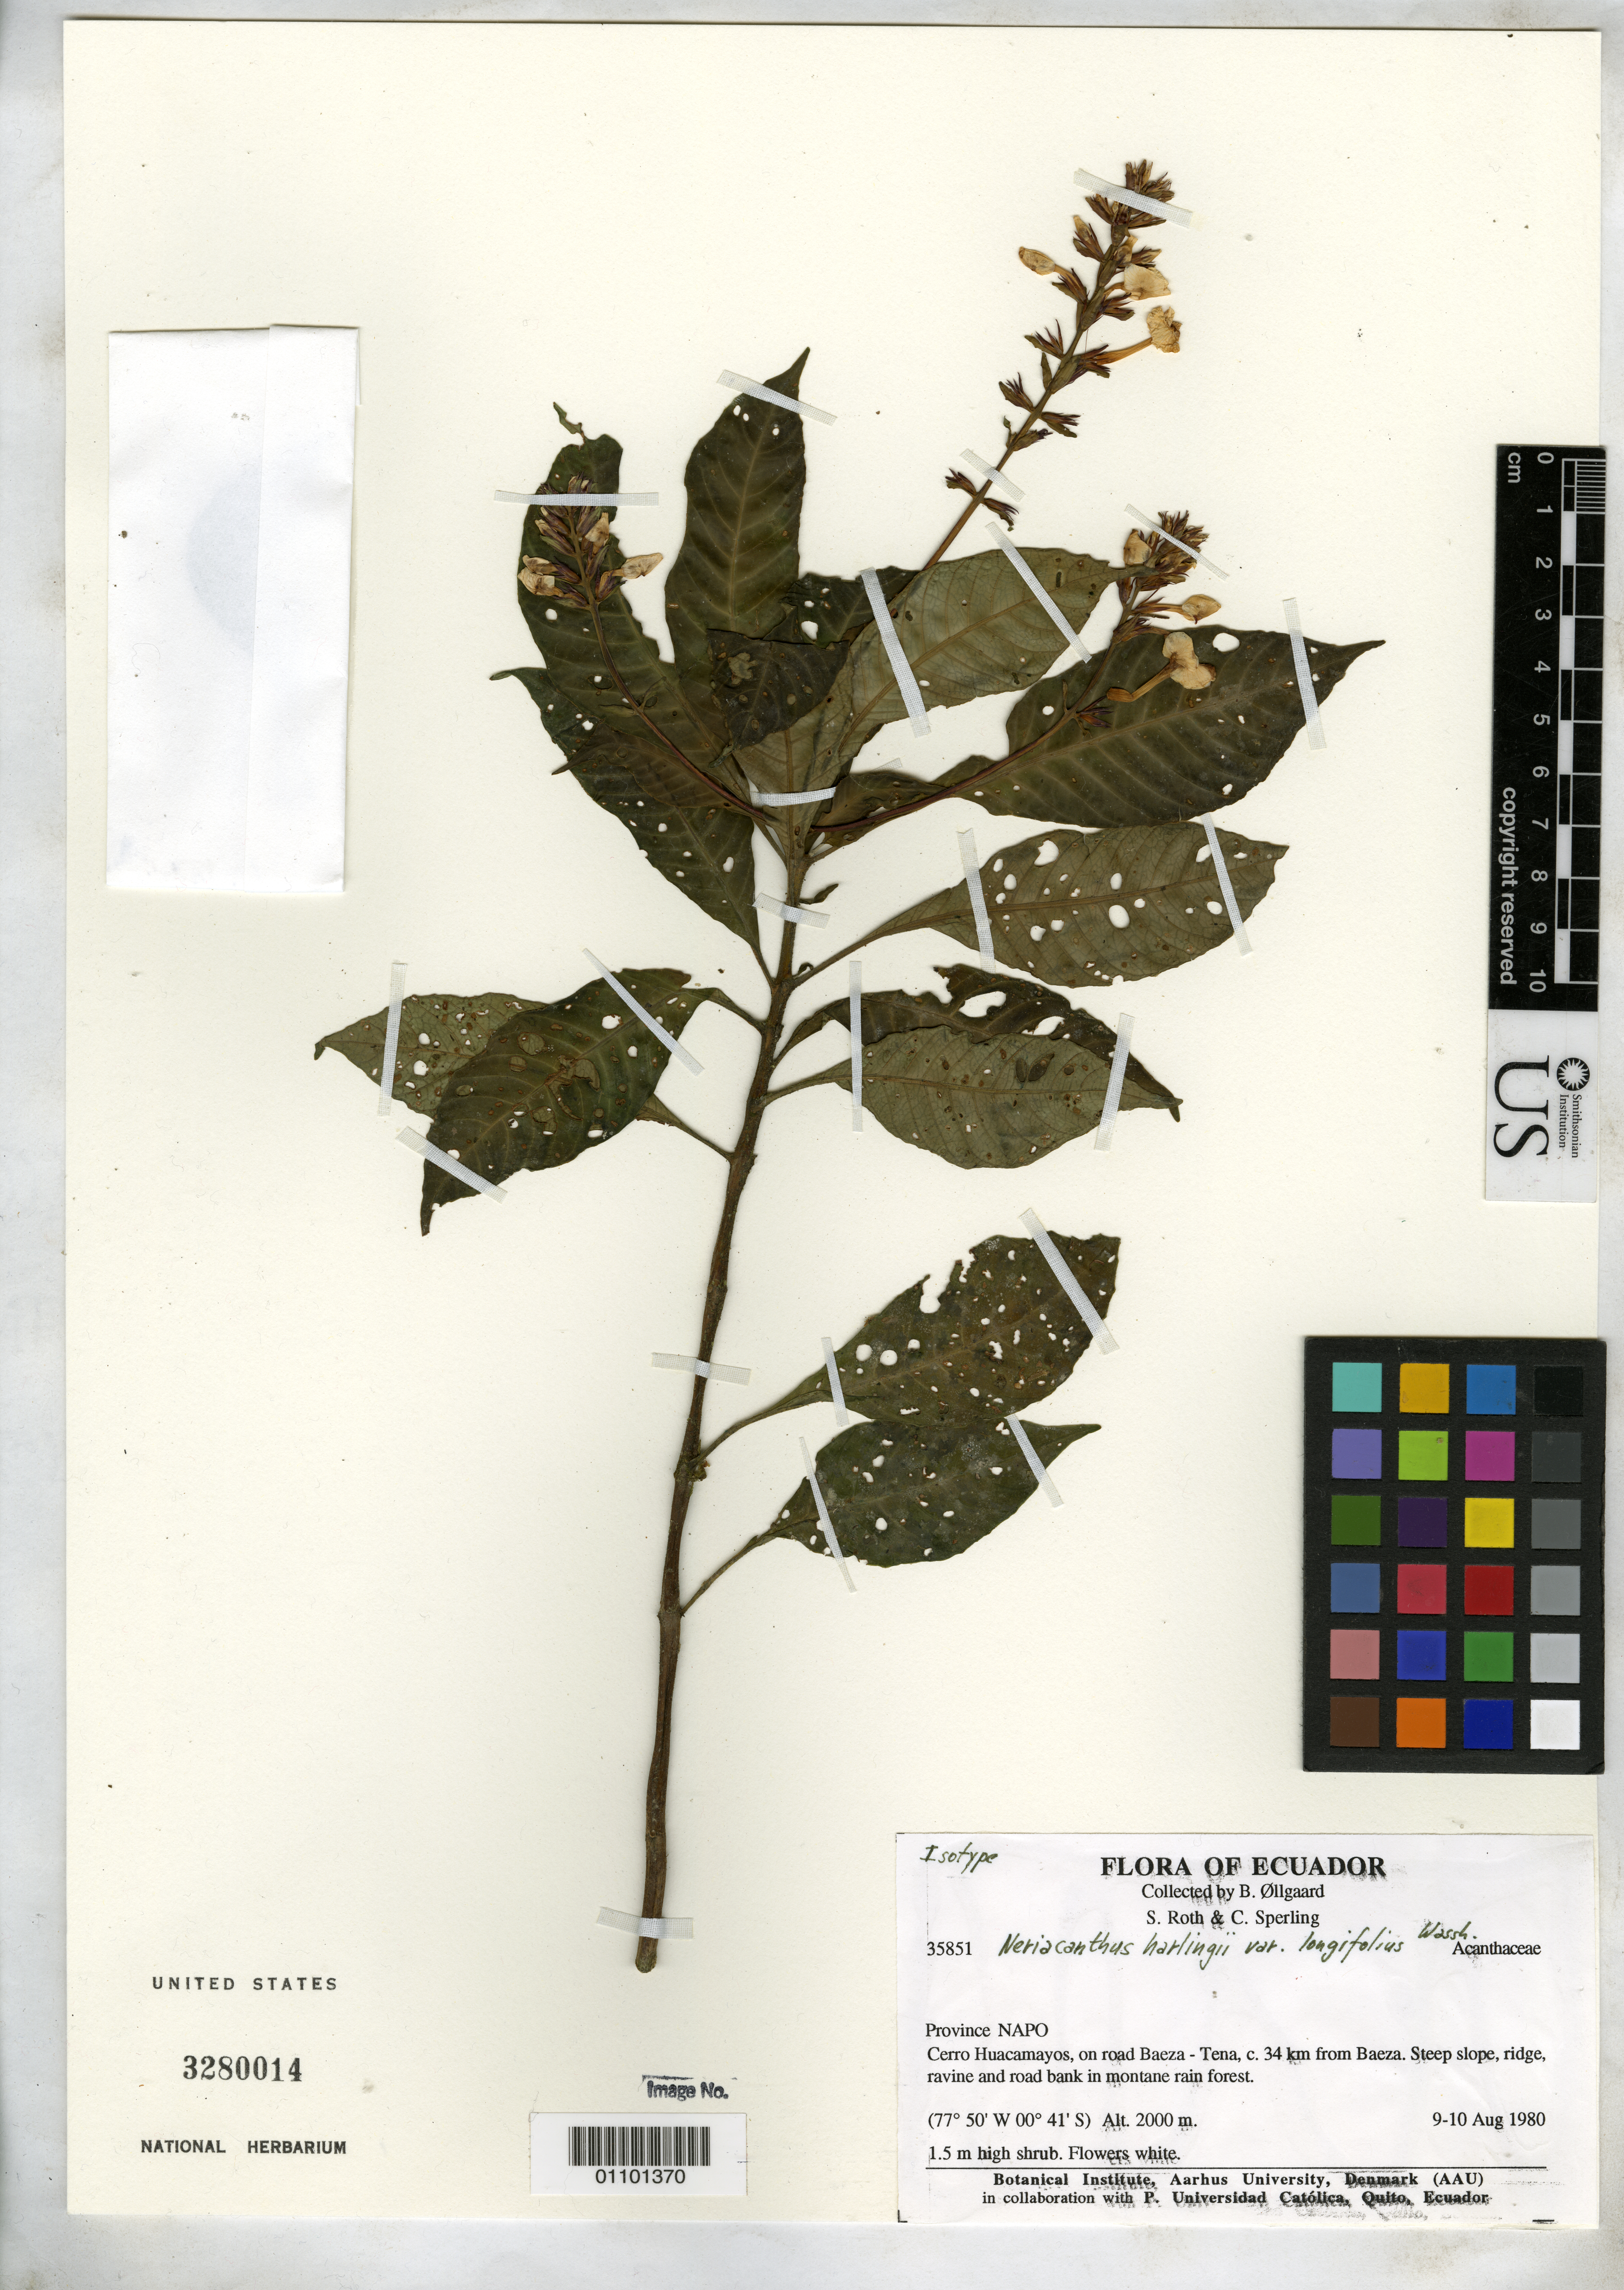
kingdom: Plantae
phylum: Tracheophyta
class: Magnoliopsida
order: Lamiales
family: Acanthaceae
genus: Neriacanthus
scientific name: Neriacanthus harlingii var. longifolius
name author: Wassh.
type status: Isotype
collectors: B. Øllgaard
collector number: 35851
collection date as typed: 09 Aug 1980 to 10 Aug 1980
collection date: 1980-08-09/1980-08-10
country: Ecuador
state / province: Napo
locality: Cerro Huacamayos, on road Baeza - Tena, ca. 34 km from Baeza.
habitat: Steep slope, ridge, ravine and road bank in montane rain forest.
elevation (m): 2000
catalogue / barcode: US 3280014